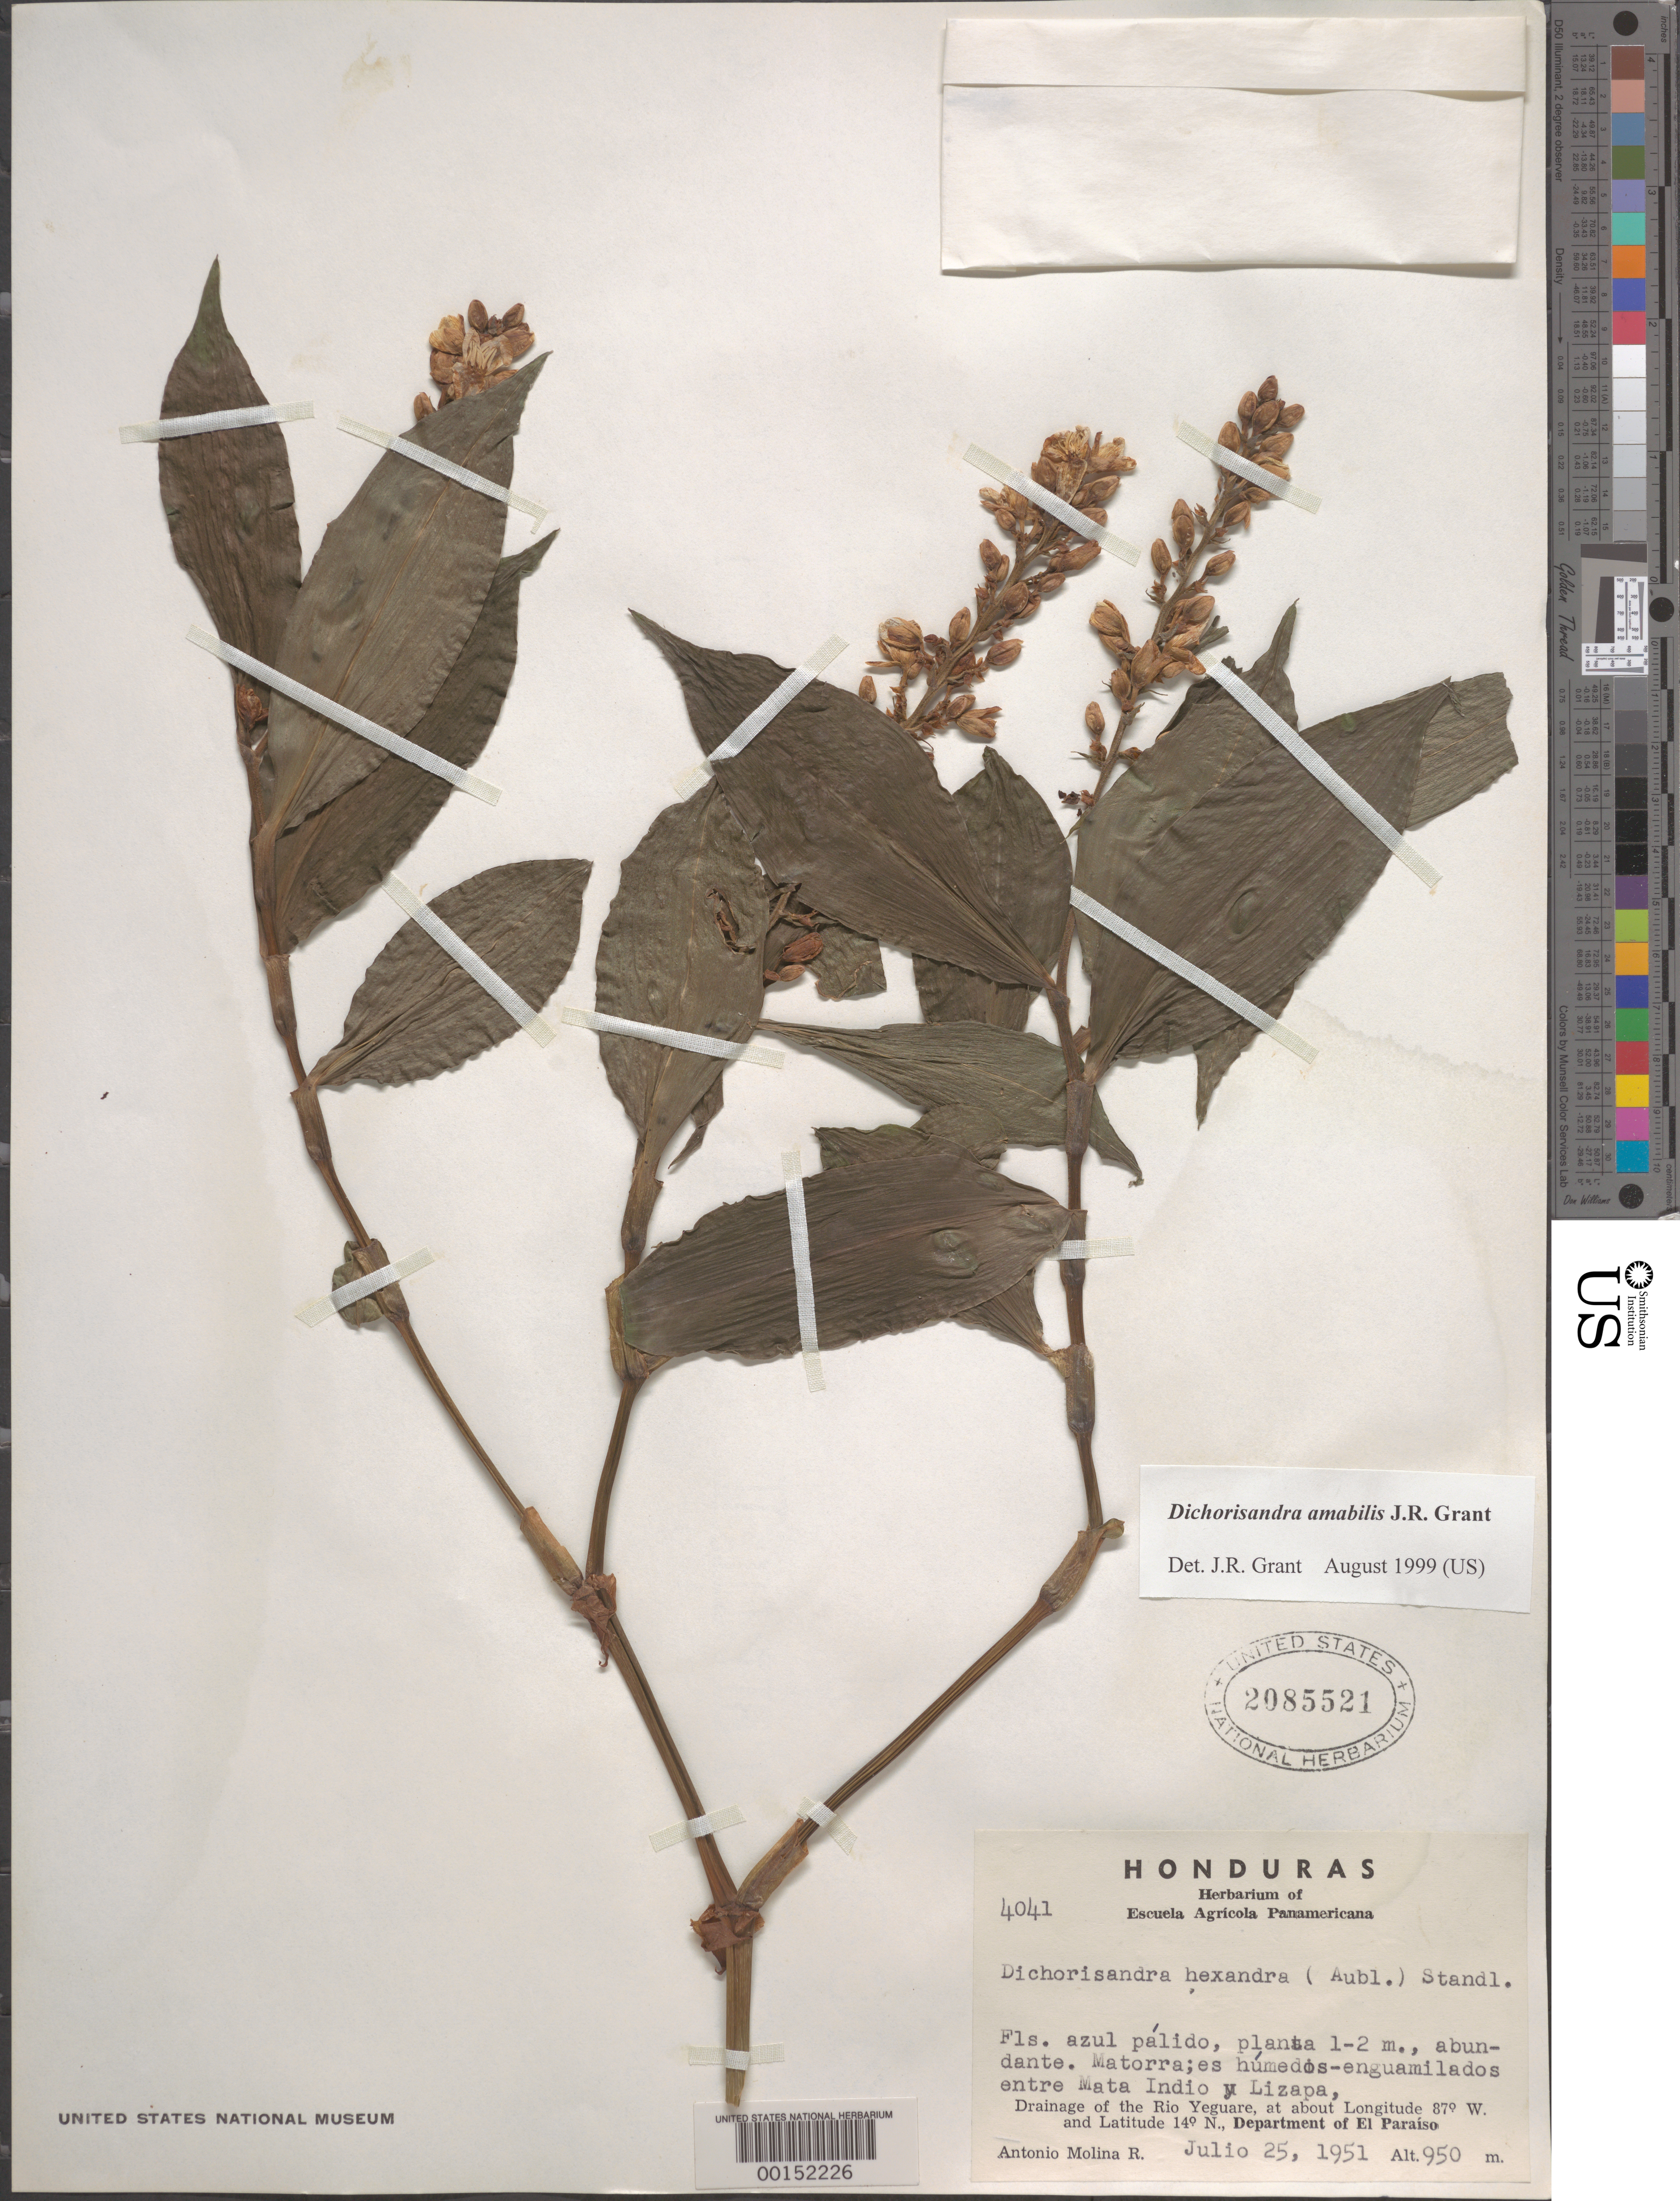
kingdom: Plantae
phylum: Tracheophyta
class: Liliopsida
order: Commelinales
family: Commelinaceae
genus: Dichorisandra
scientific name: Dichorisandra hexandra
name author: (Aubl.) Standl.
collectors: A. Molina R.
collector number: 4041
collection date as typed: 25 Jul 1951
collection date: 1951-07-25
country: Honduras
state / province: El Paraíso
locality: río Yeguare drainage between Mata Indio and Lizapa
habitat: Moist thicket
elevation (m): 950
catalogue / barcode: US 2085521